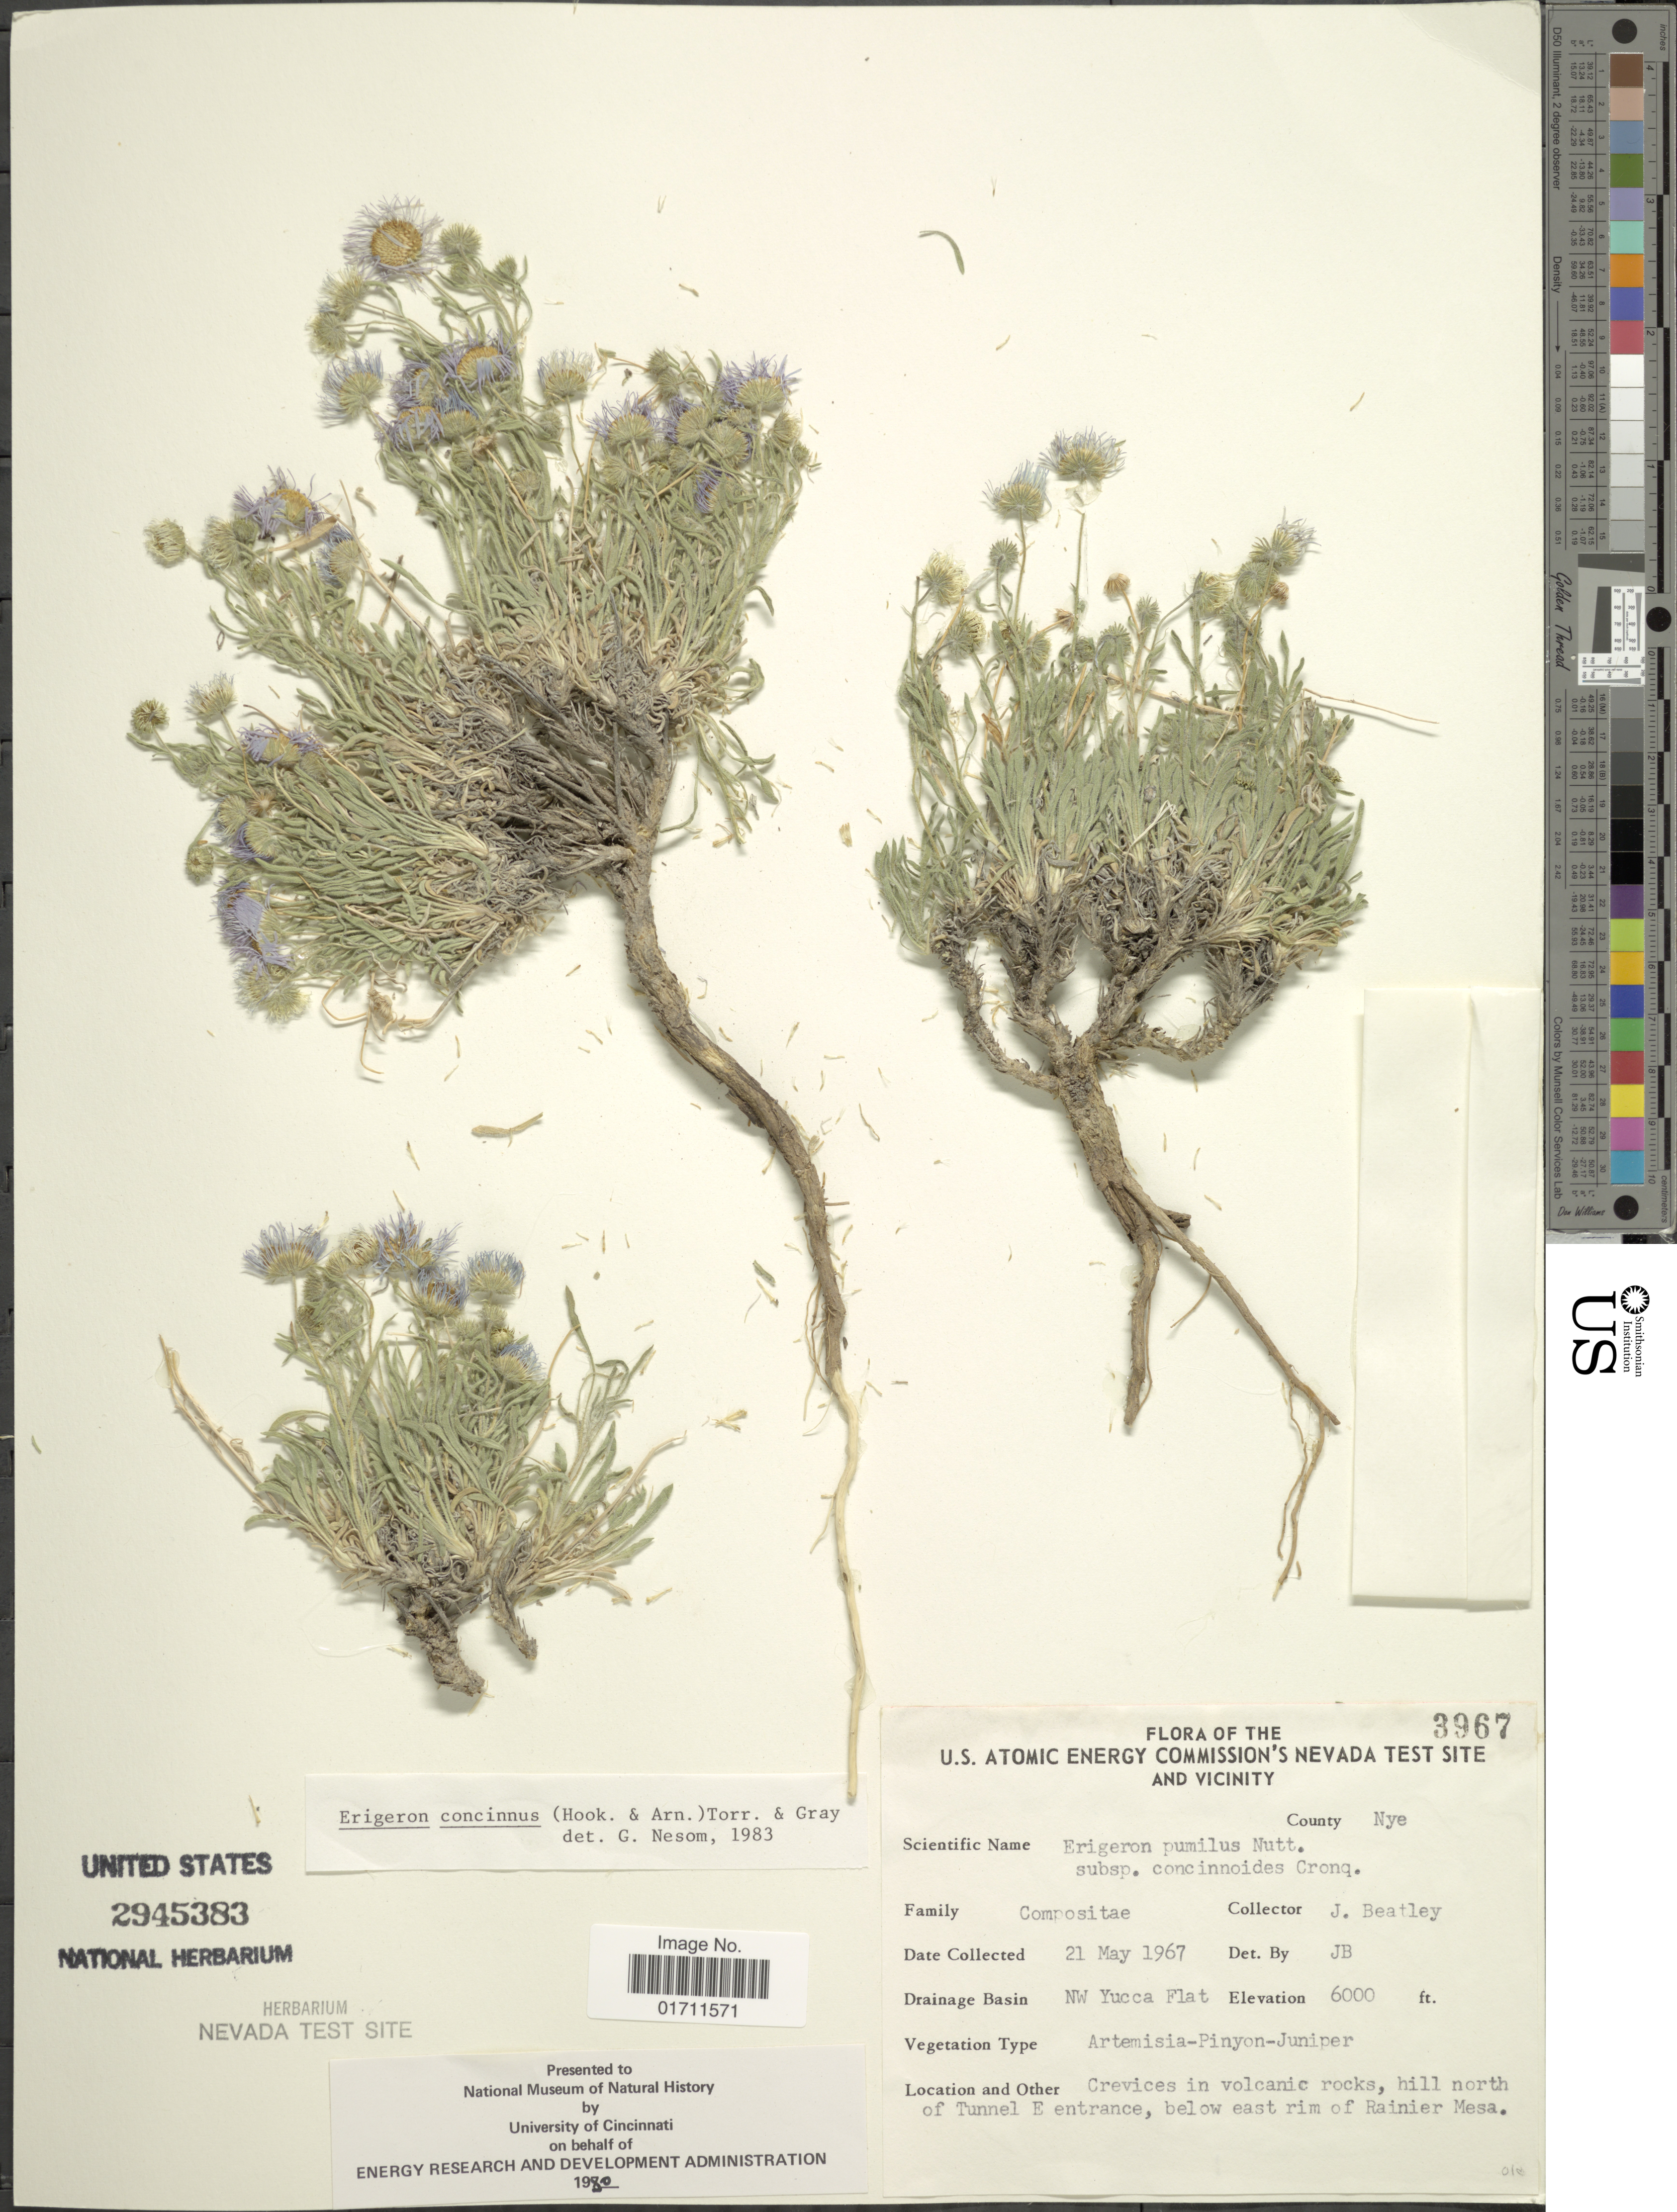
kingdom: Plantae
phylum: Tracheophyta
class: Magnoliopsida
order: Asterales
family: Asteraceae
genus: Erigeron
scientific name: Erigeron concinnus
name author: (Hook. & Arn.) Torr. & A. Gray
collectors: J. C. Beatley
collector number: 3967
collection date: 1967-05-21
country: United States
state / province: Nevada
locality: U.S. Atomic Energy Commisson's Nevada Test Site and Vicinity, County Nye, Drainage Basin NW Yucca Flat, Crevices in volcanic rocks, hill north of of Tunnel E entrance, below east of Rainier Mesa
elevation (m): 1829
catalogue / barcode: US 2945383